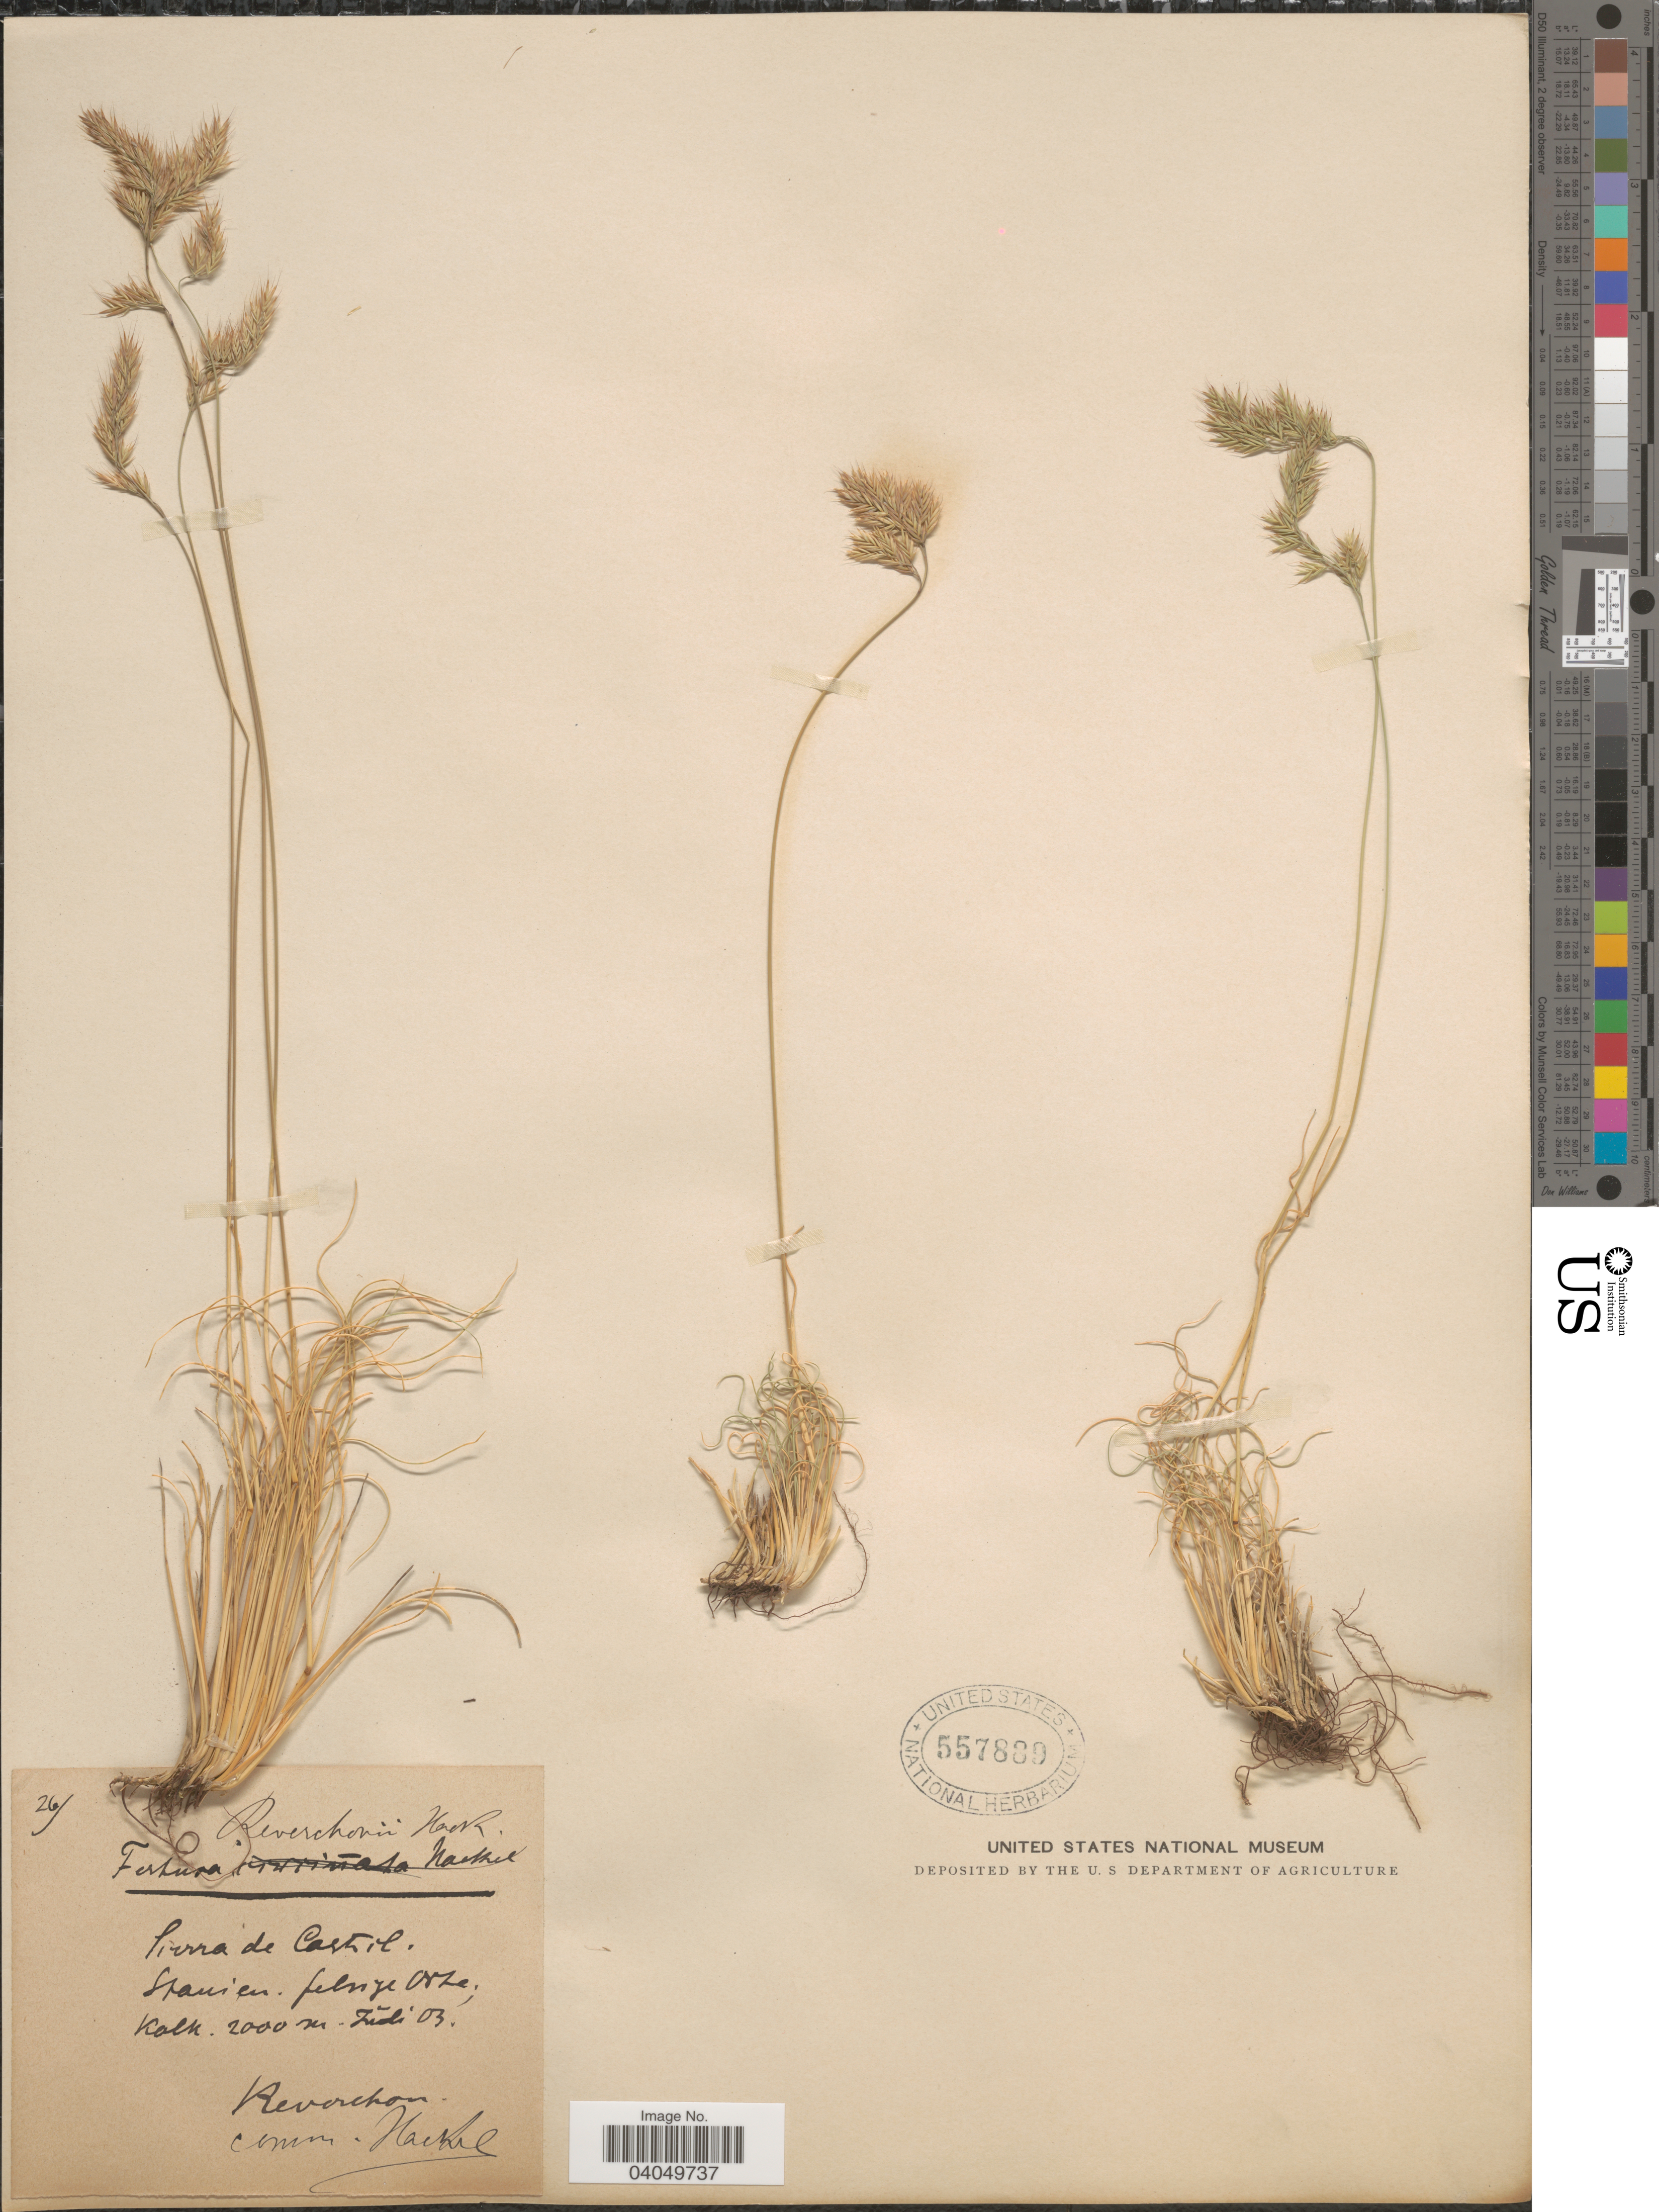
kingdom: Plantae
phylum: Tracheophyta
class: Liliopsida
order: Poales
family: Poaceae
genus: Festuca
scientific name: Festuca reverchonii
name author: Hack.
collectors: -. Reverchon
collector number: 26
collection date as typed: Transcribed d/m/y: /7/3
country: Spain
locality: Sierra de Castril, Spanien.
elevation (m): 2000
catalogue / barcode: US 557889